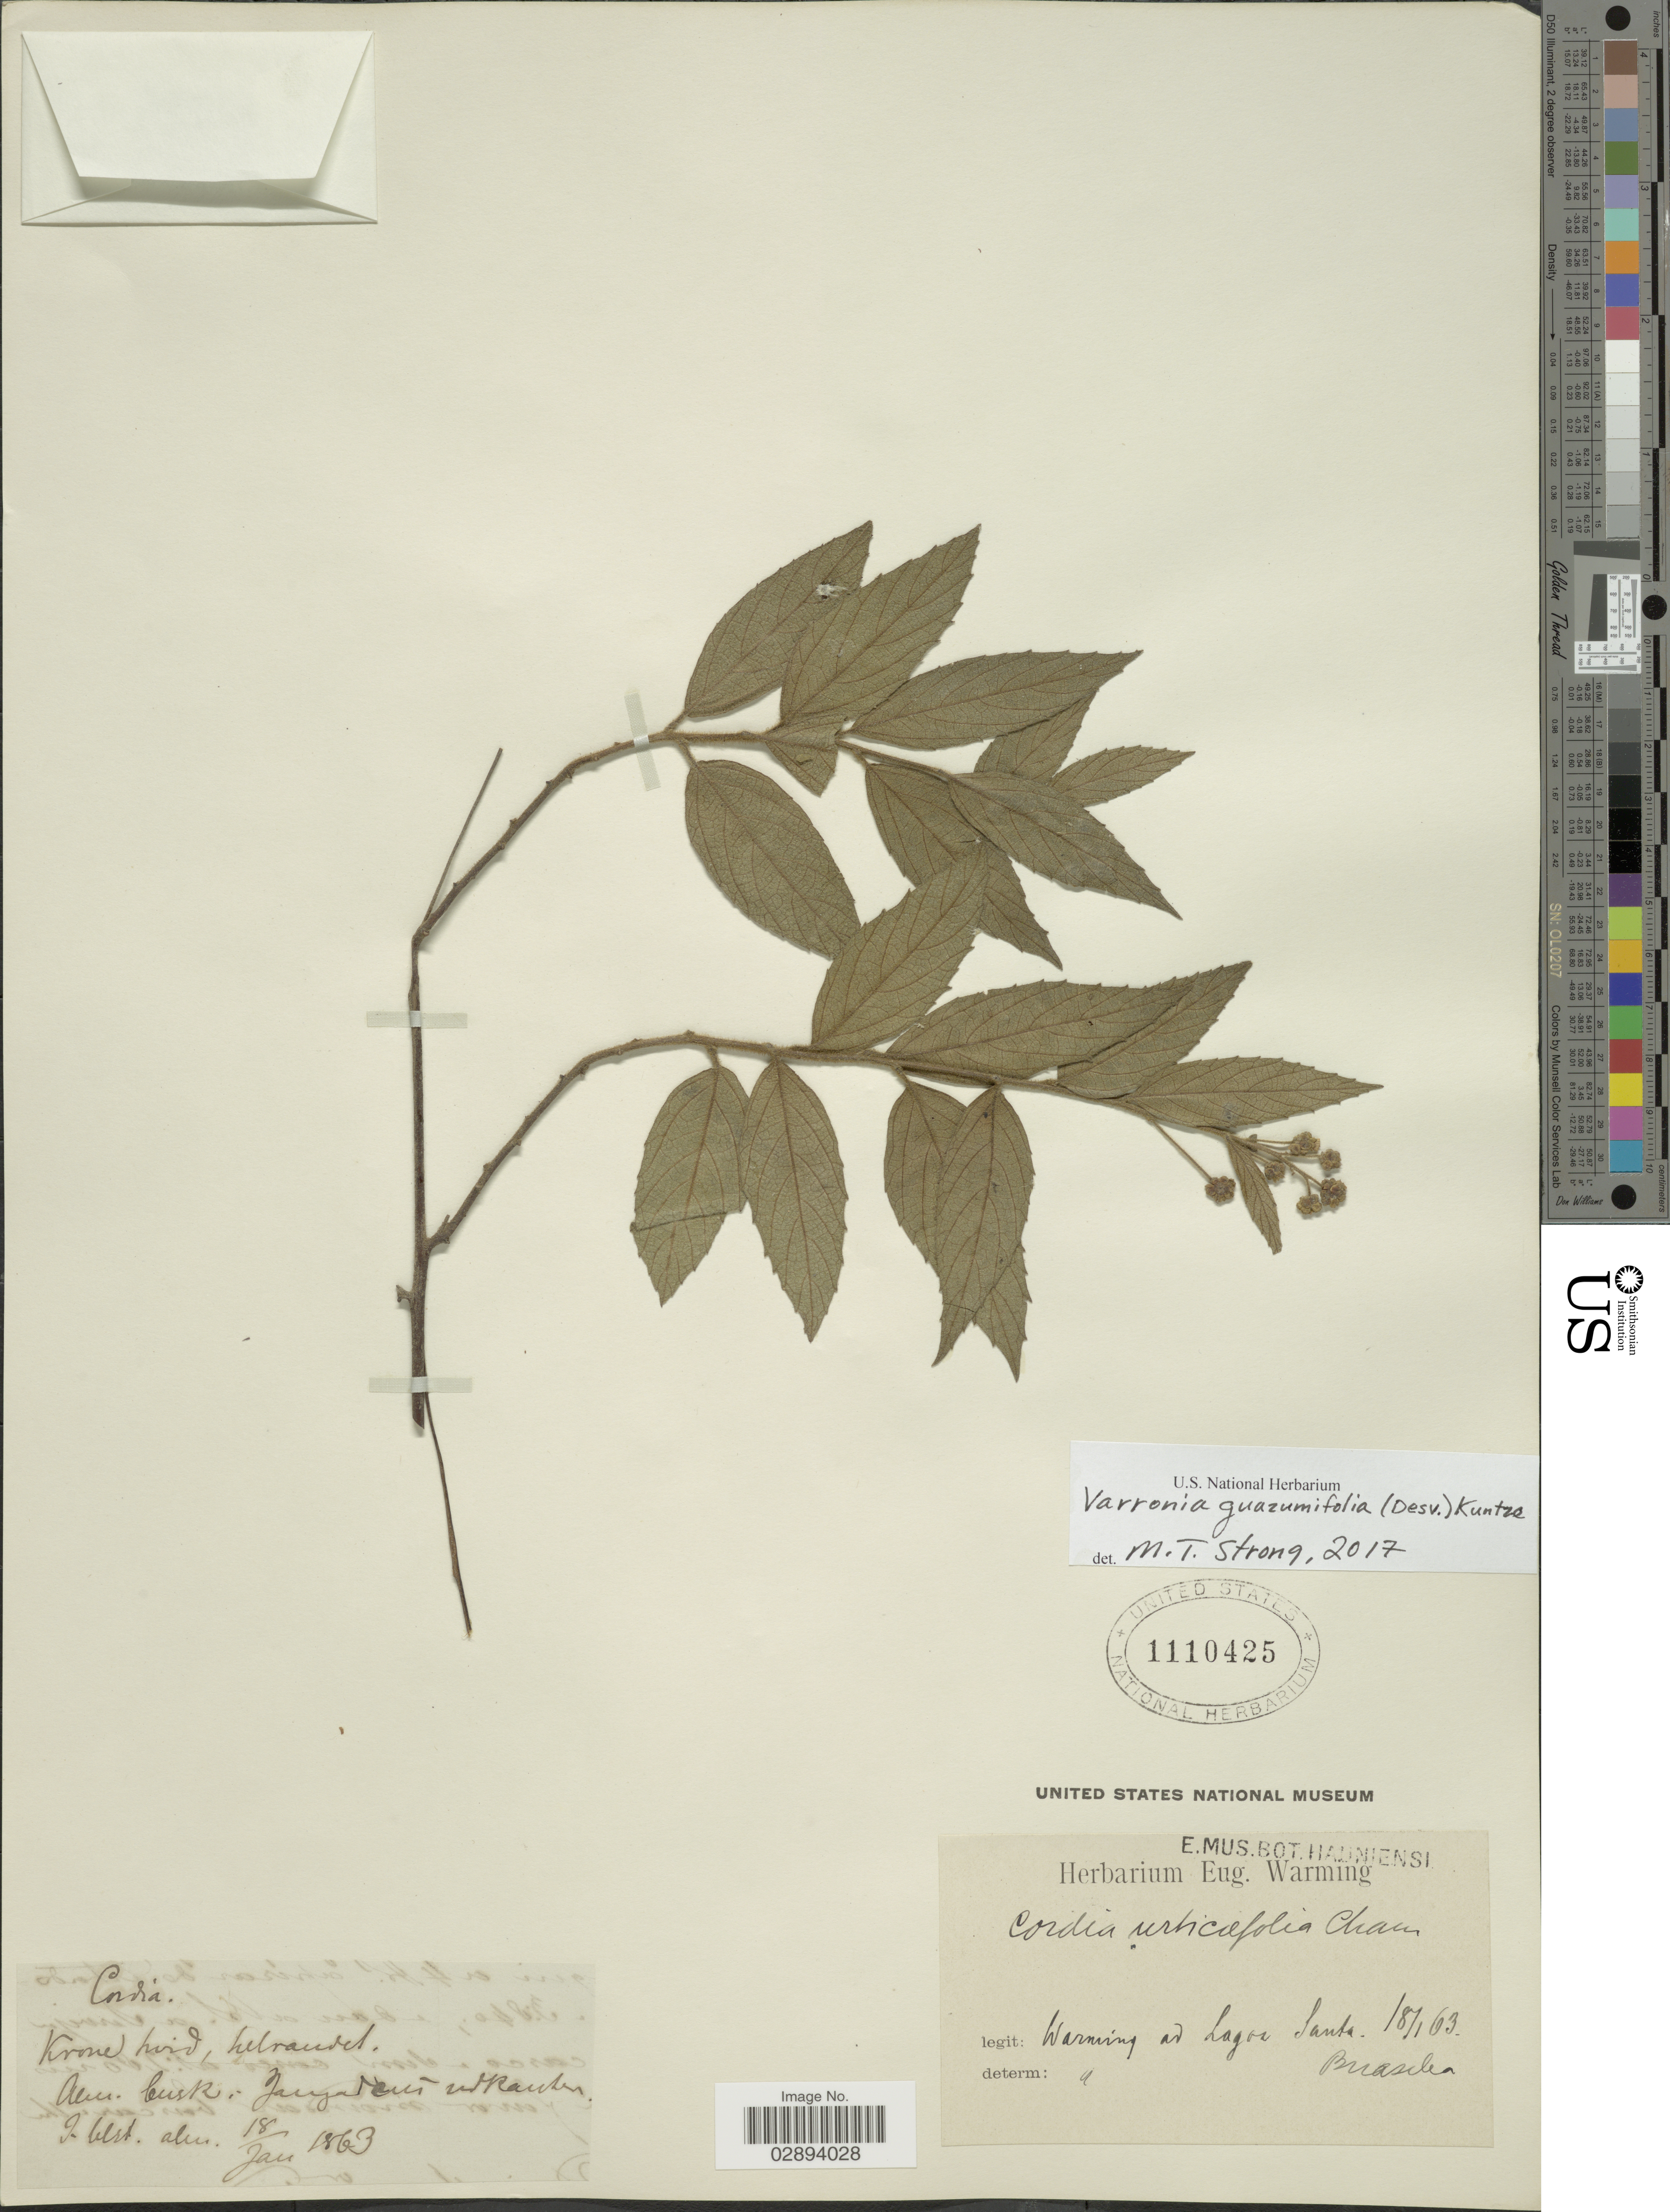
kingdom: Plantae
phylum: Tracheophyta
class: Magnoliopsida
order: Boraginales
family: Cordiaceae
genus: Varronia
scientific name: Varronia guazumifolia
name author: Desv.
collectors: Warming, -- & L. Santa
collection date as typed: Transcribed d/m/y: 18/1/63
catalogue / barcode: US 1110425